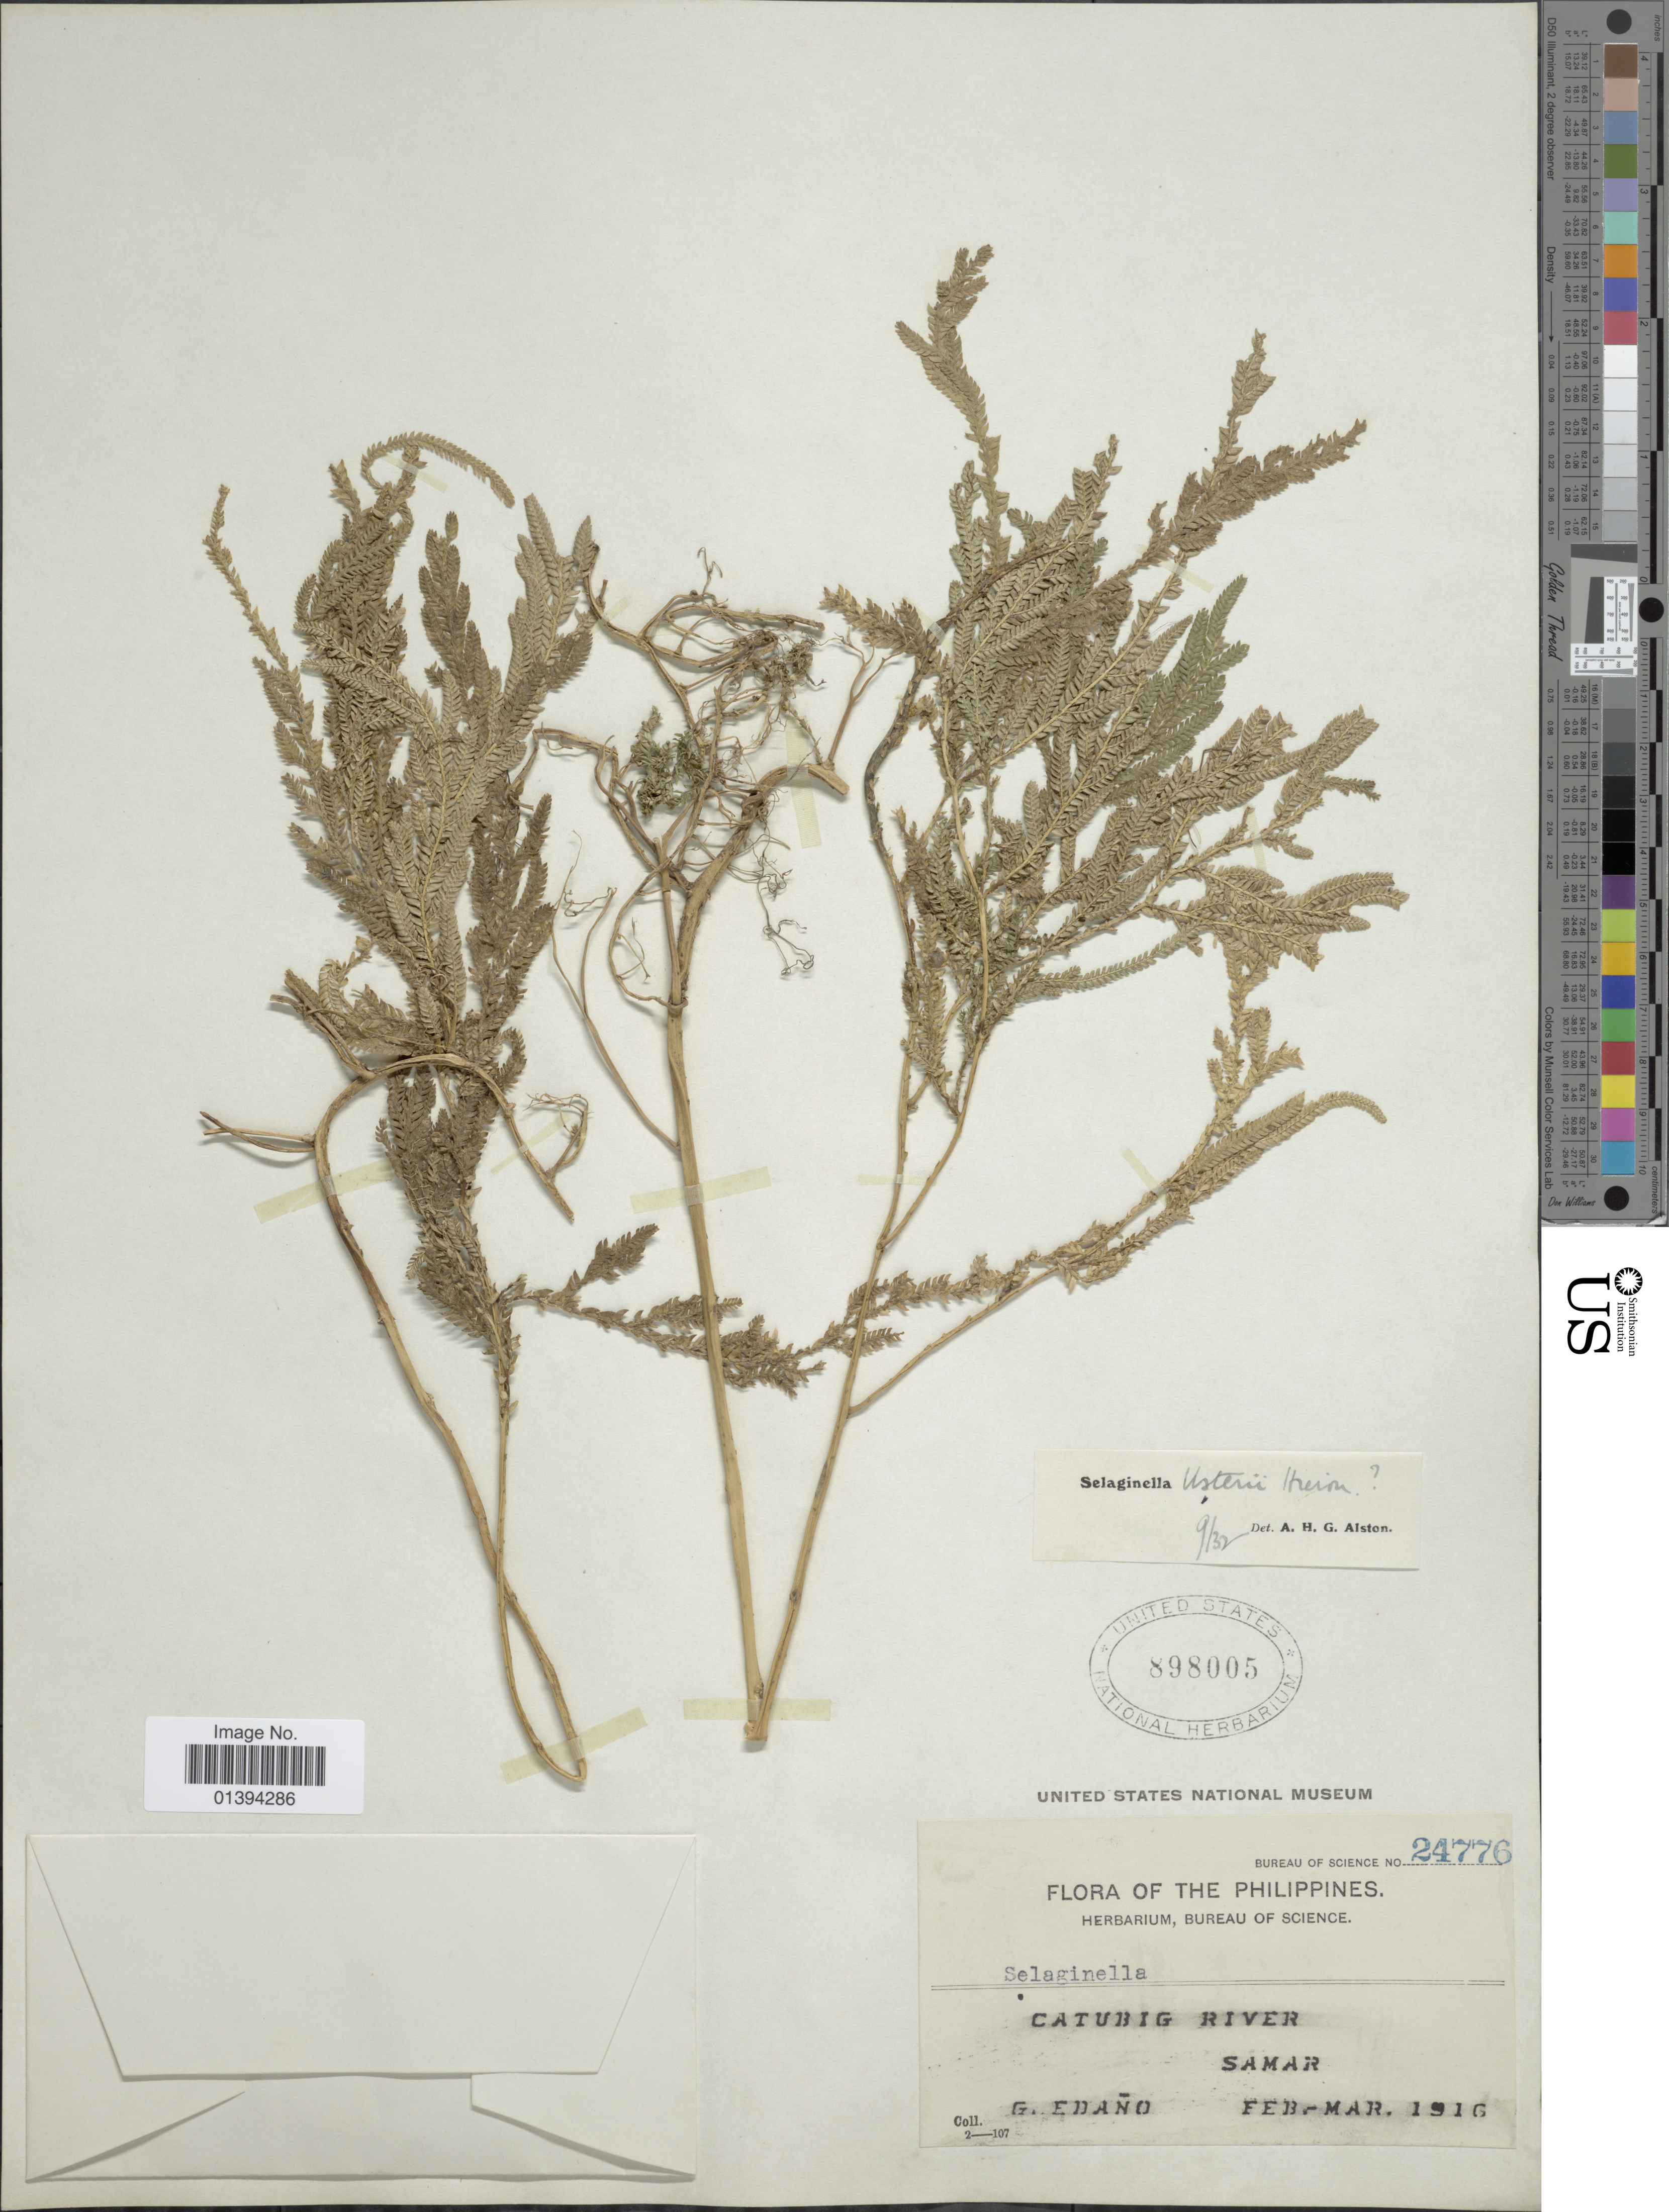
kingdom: Plantae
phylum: Tracheophyta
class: Lycopodiopsida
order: Selaginellales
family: Selaginellaceae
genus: Selaginella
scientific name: Selaginella usterii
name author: Hieron.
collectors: G. Edaño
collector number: Bureau of Science 24776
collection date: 1916-02/1916-03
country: Philippines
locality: Catubig River, Samar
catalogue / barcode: US 898005